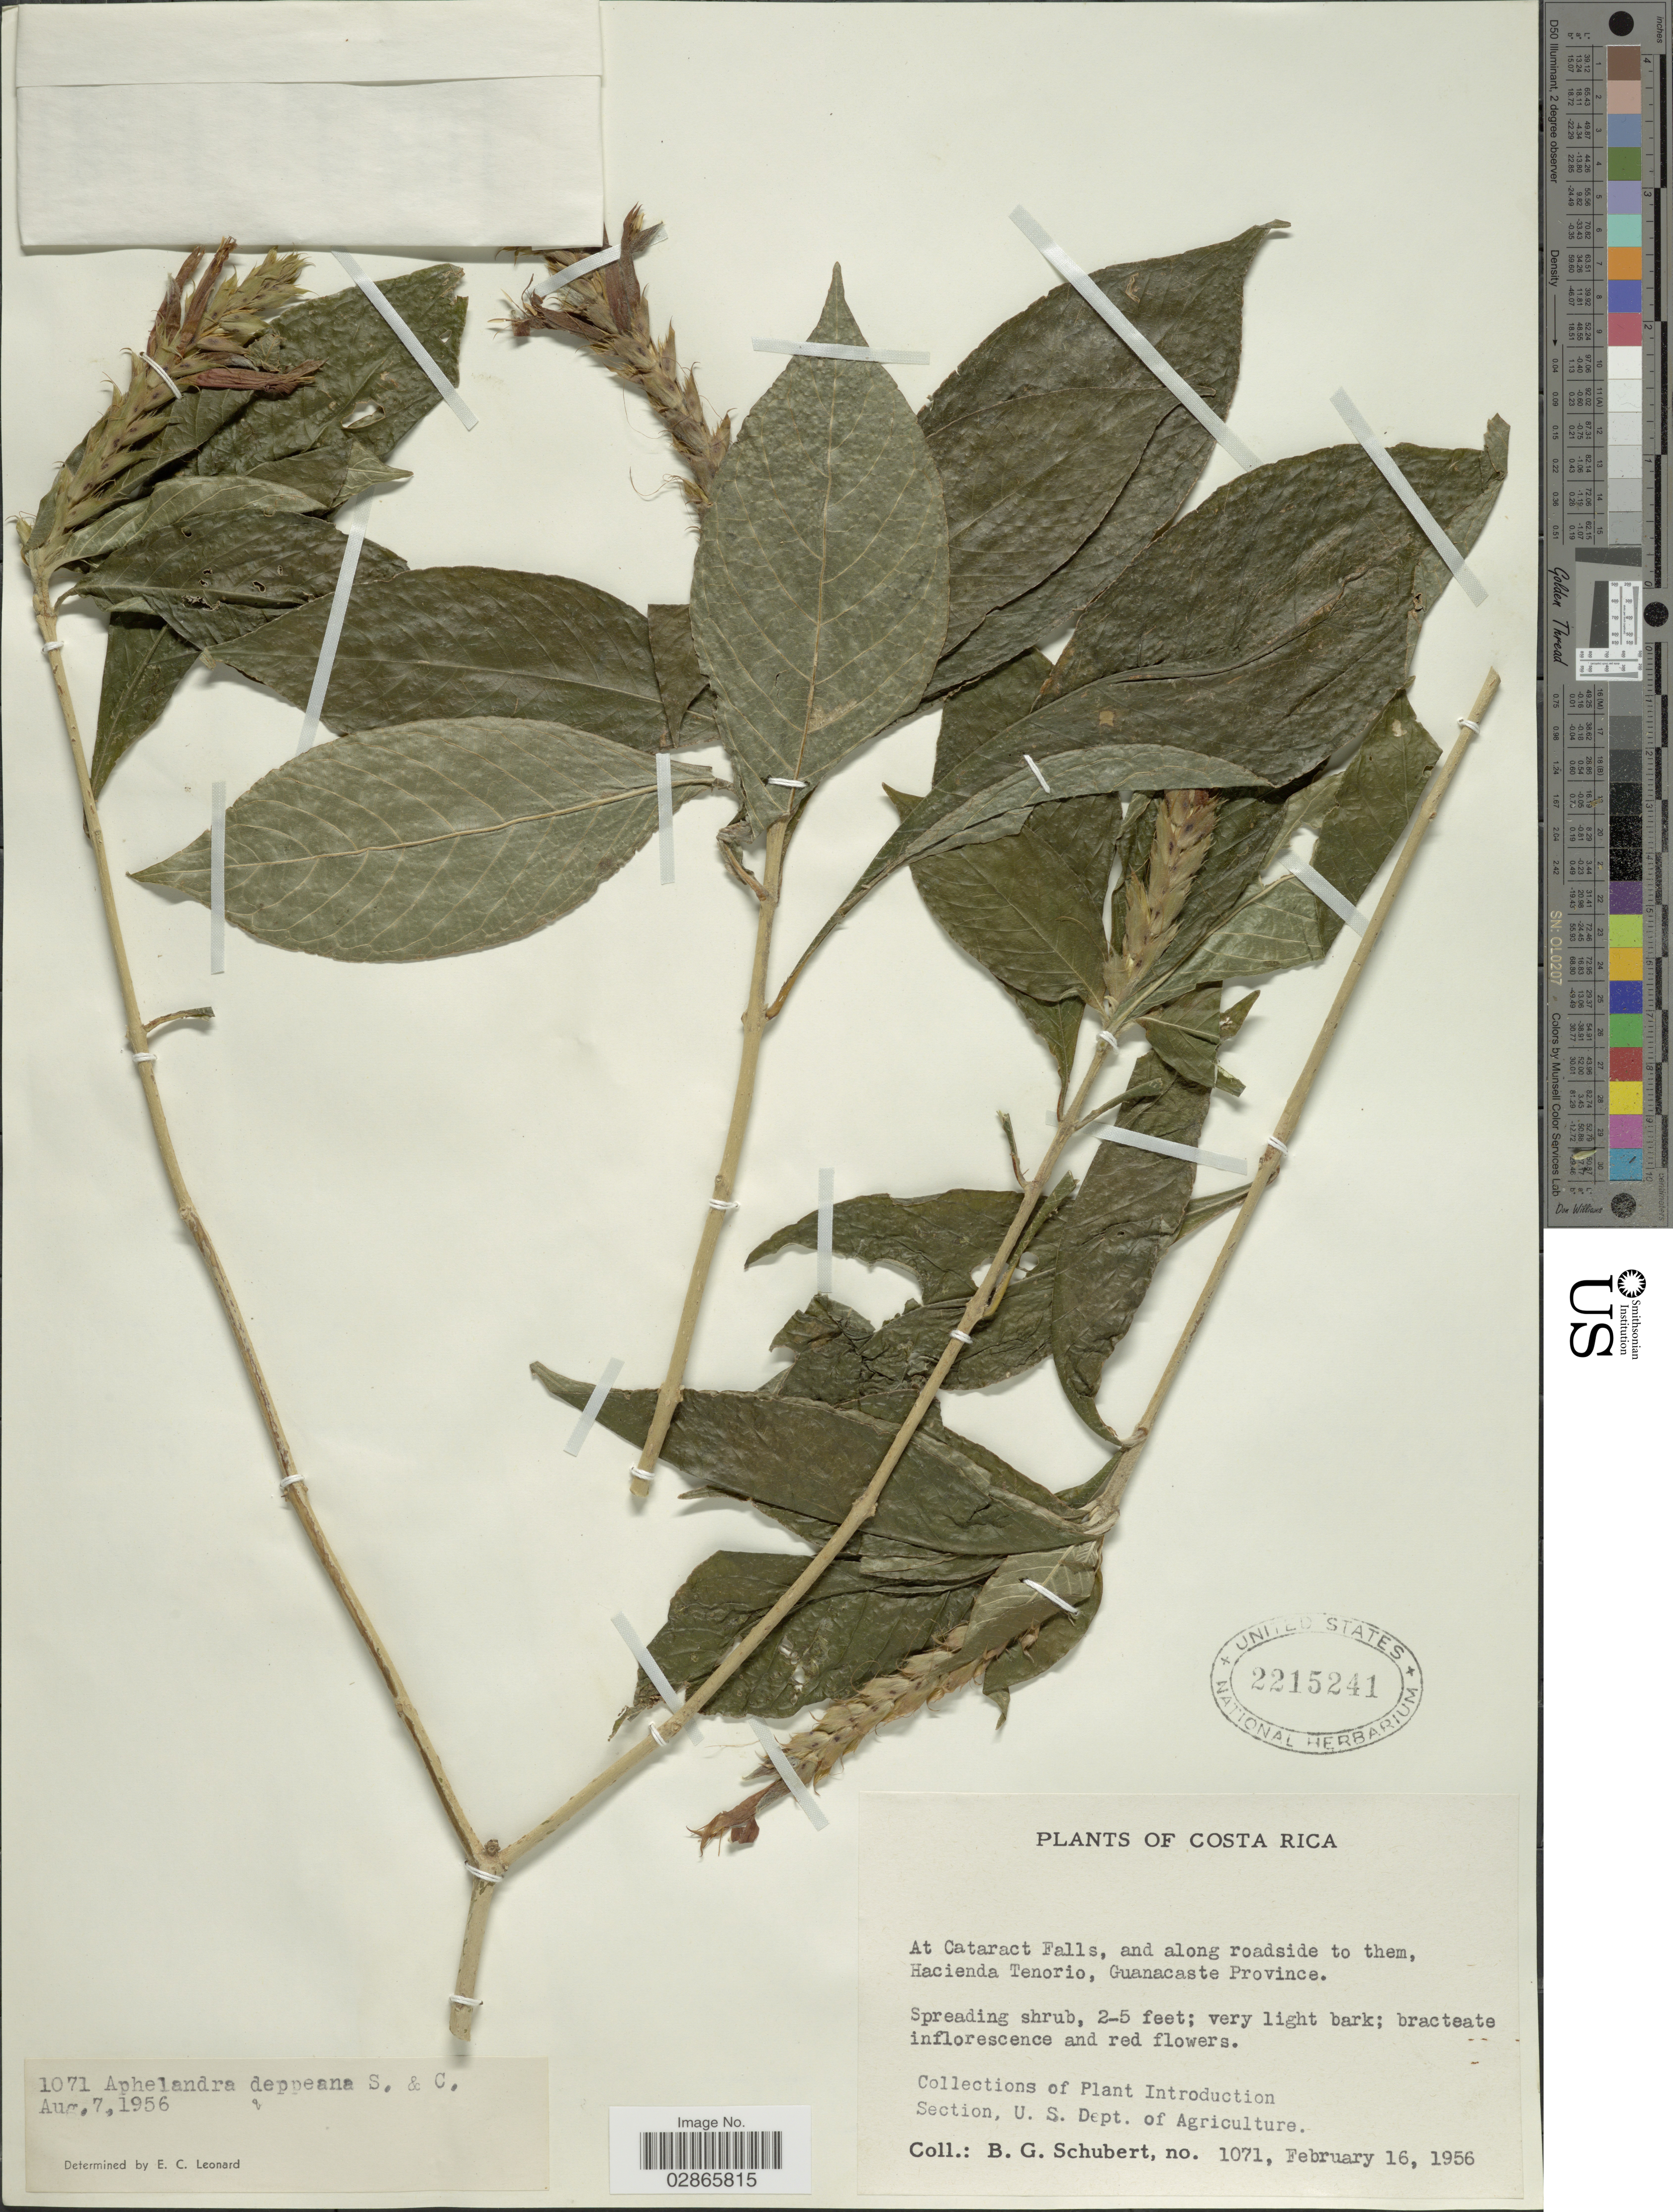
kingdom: Plantae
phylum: Tracheophyta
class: Magnoliopsida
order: Lamiales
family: Acanthaceae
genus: Aphelandra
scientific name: Aphelandra deppeana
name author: Schltdl. & Cham.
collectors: B. Schubert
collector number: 1071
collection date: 1956-02-16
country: Costa Rica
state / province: Guanacaste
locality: At Cataract Falls, and along roadside to them, Hacienda Tenorio.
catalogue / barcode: US 2215241